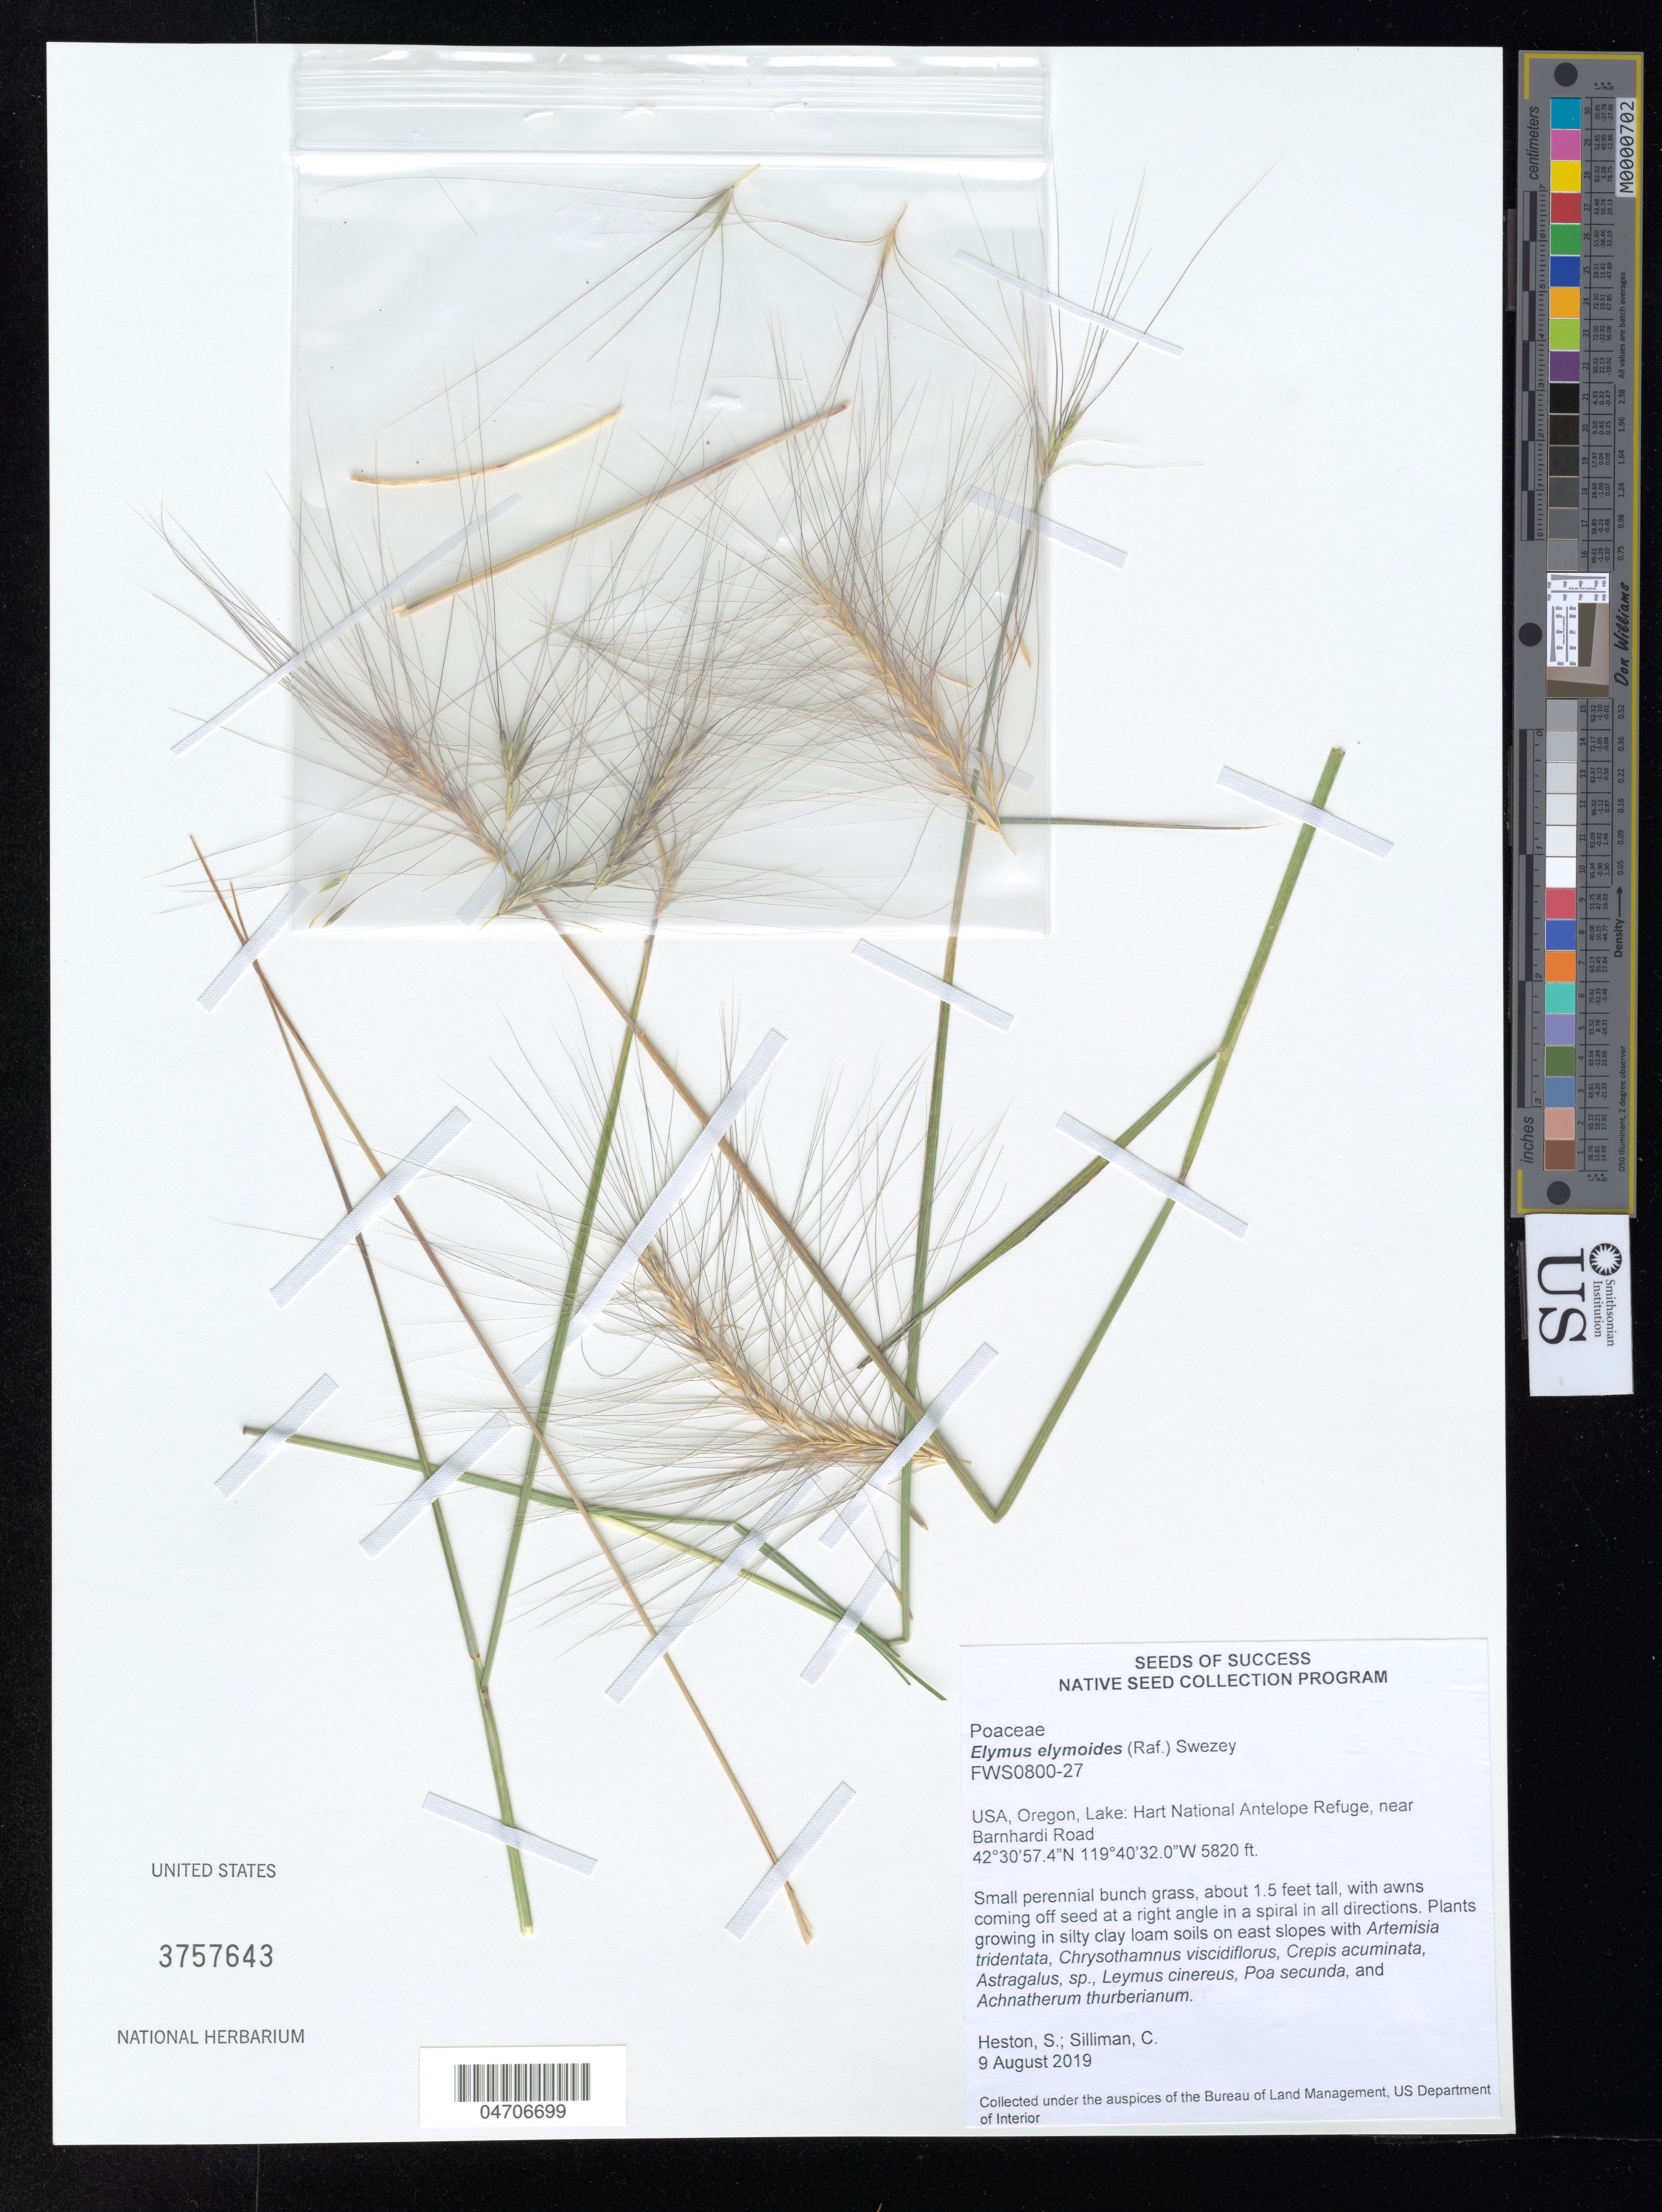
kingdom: Plantae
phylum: Tracheophyta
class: Liliopsida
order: Poales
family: Poaceae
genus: Elymus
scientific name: Elymus elymoides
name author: (Raf.) Swezey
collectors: S. Heston & C. Silliman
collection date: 2019-08-09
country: United States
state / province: Oregon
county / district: Lake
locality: Lake: Hart National Antelope Refuge, near Barnhardi Road.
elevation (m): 1774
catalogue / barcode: US 3757643